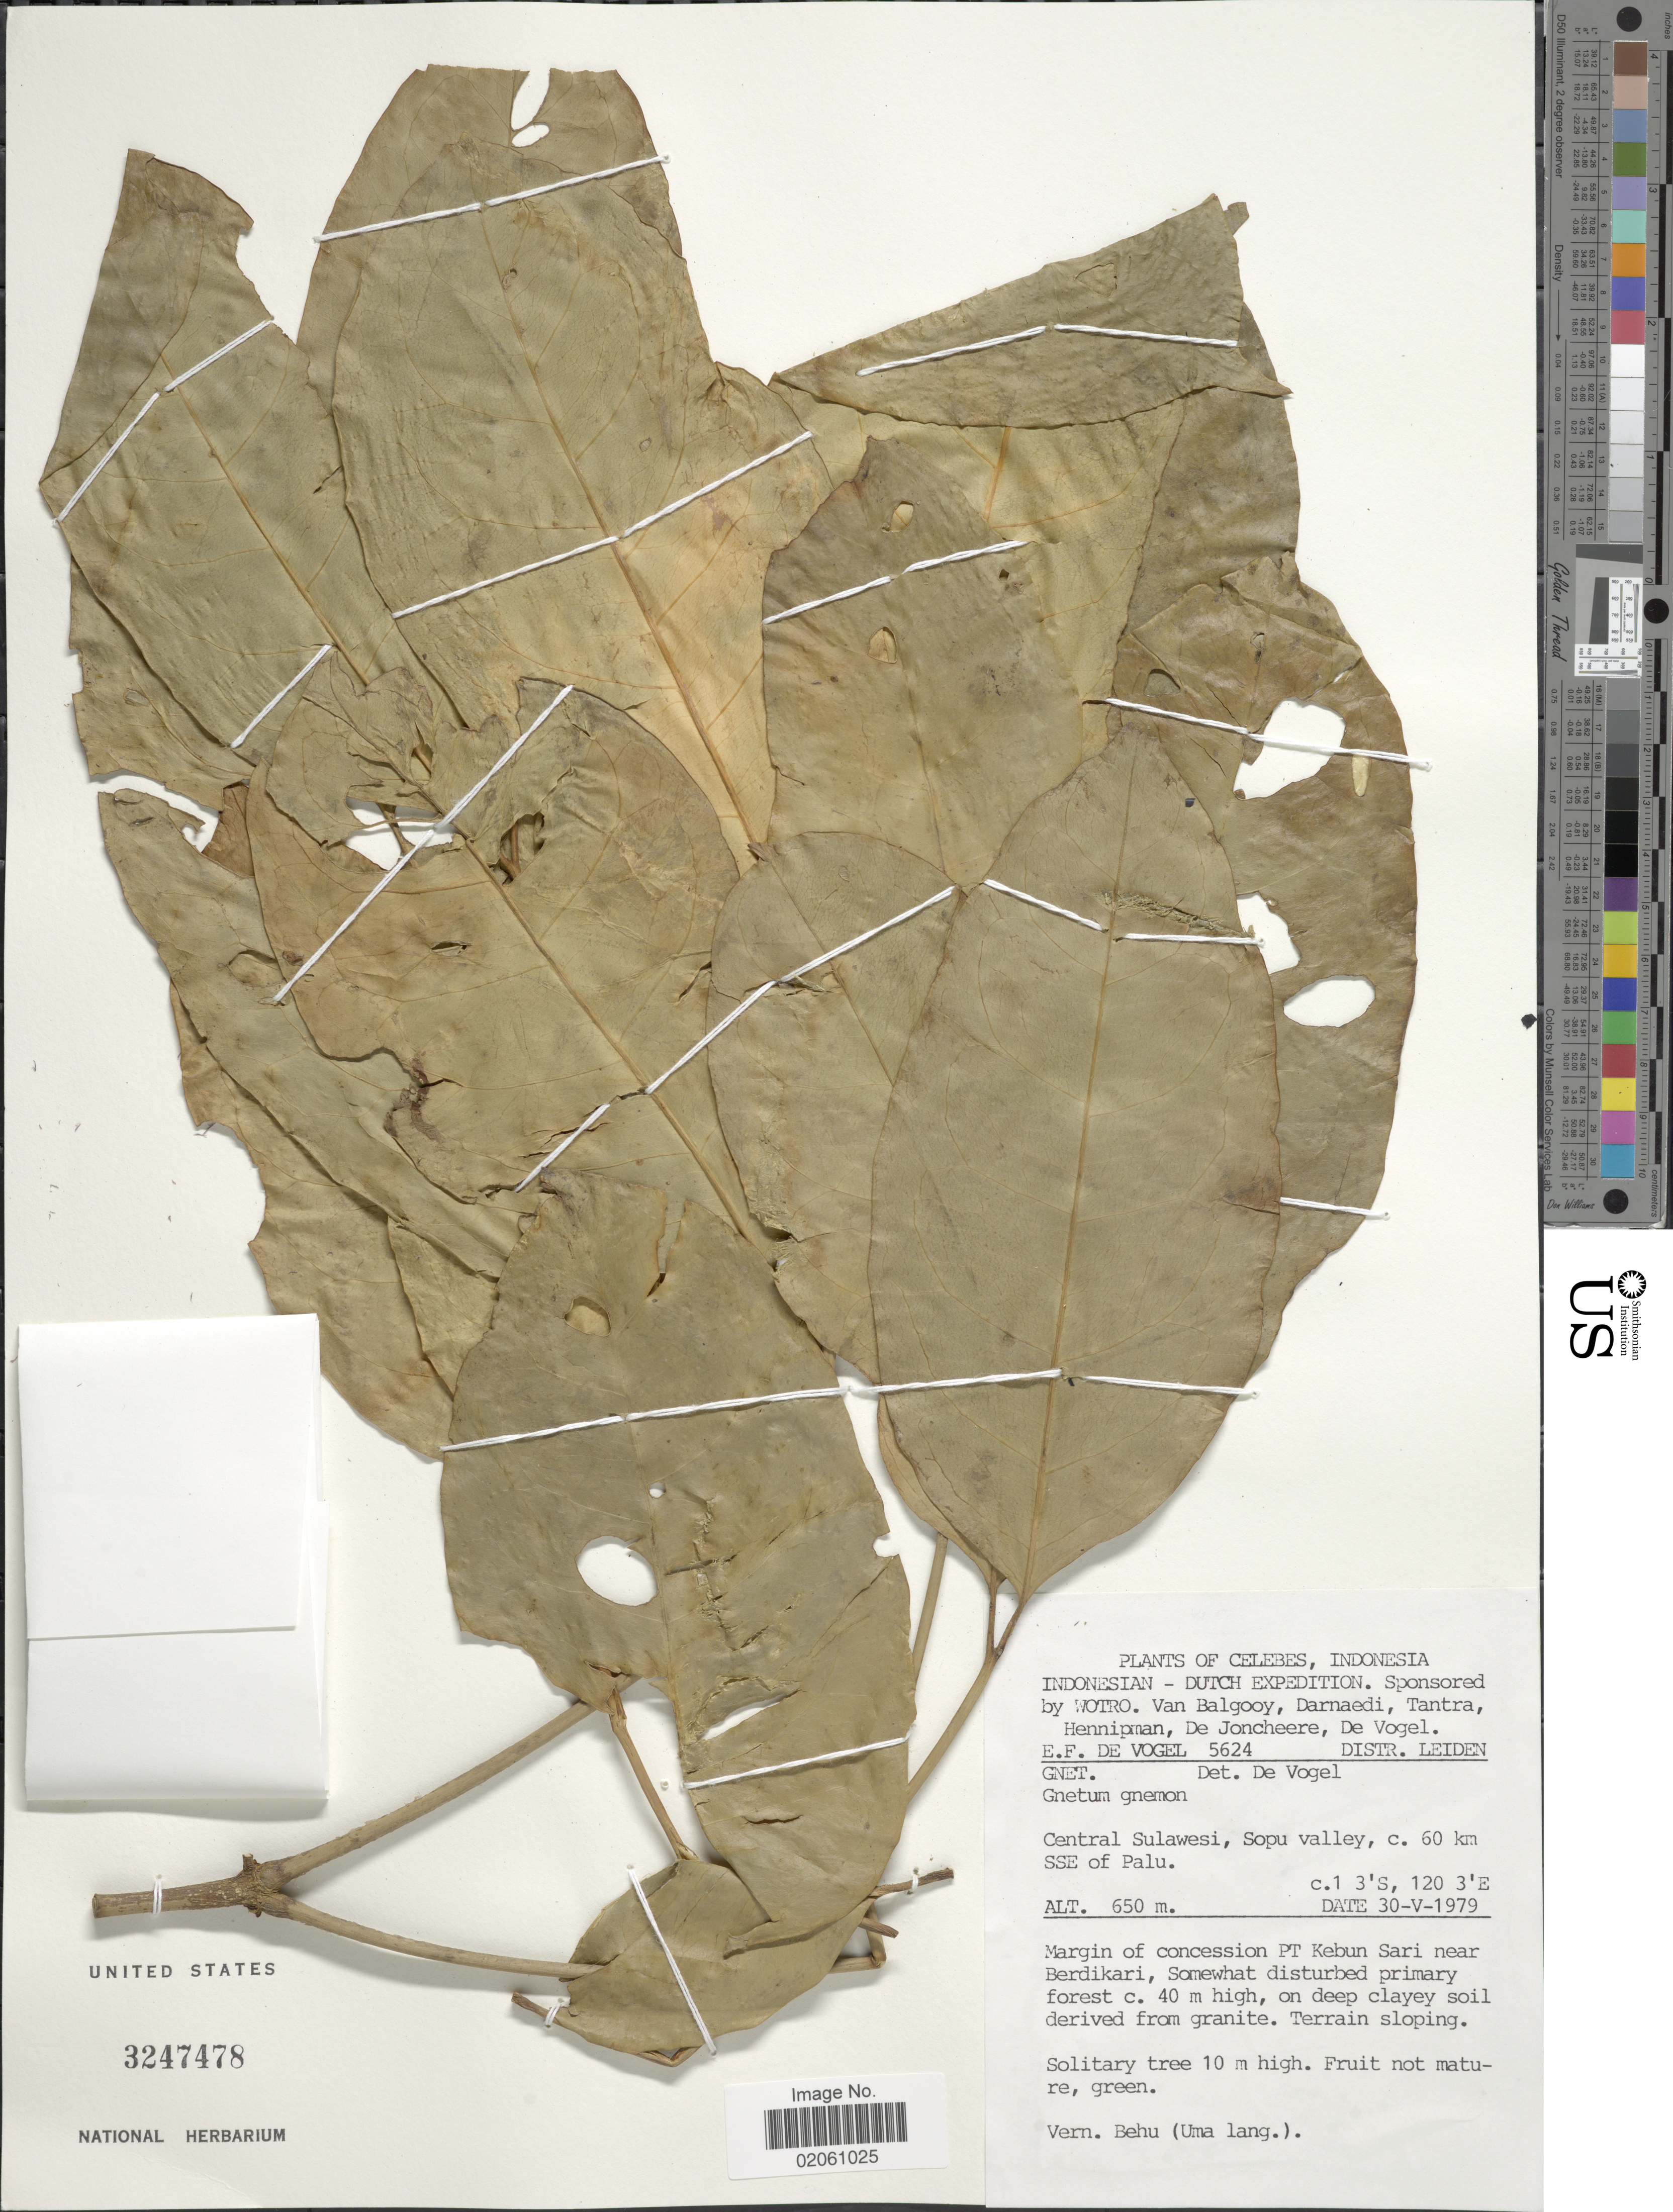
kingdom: Plantae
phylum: Tracheophyta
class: Gnetopsida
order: Gnetales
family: Gnetaceae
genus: Gnetum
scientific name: Gnetum gnemon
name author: L.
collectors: E. F. de Vogel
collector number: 5624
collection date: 1979-05-30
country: Indonesia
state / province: Sulawesi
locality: Celebes, Central Sulawesi, Sopu valley, c. 60 km SSE of Palu, margin of concession PT Kebun Sari near Berdikari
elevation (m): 650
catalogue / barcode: US 3247478